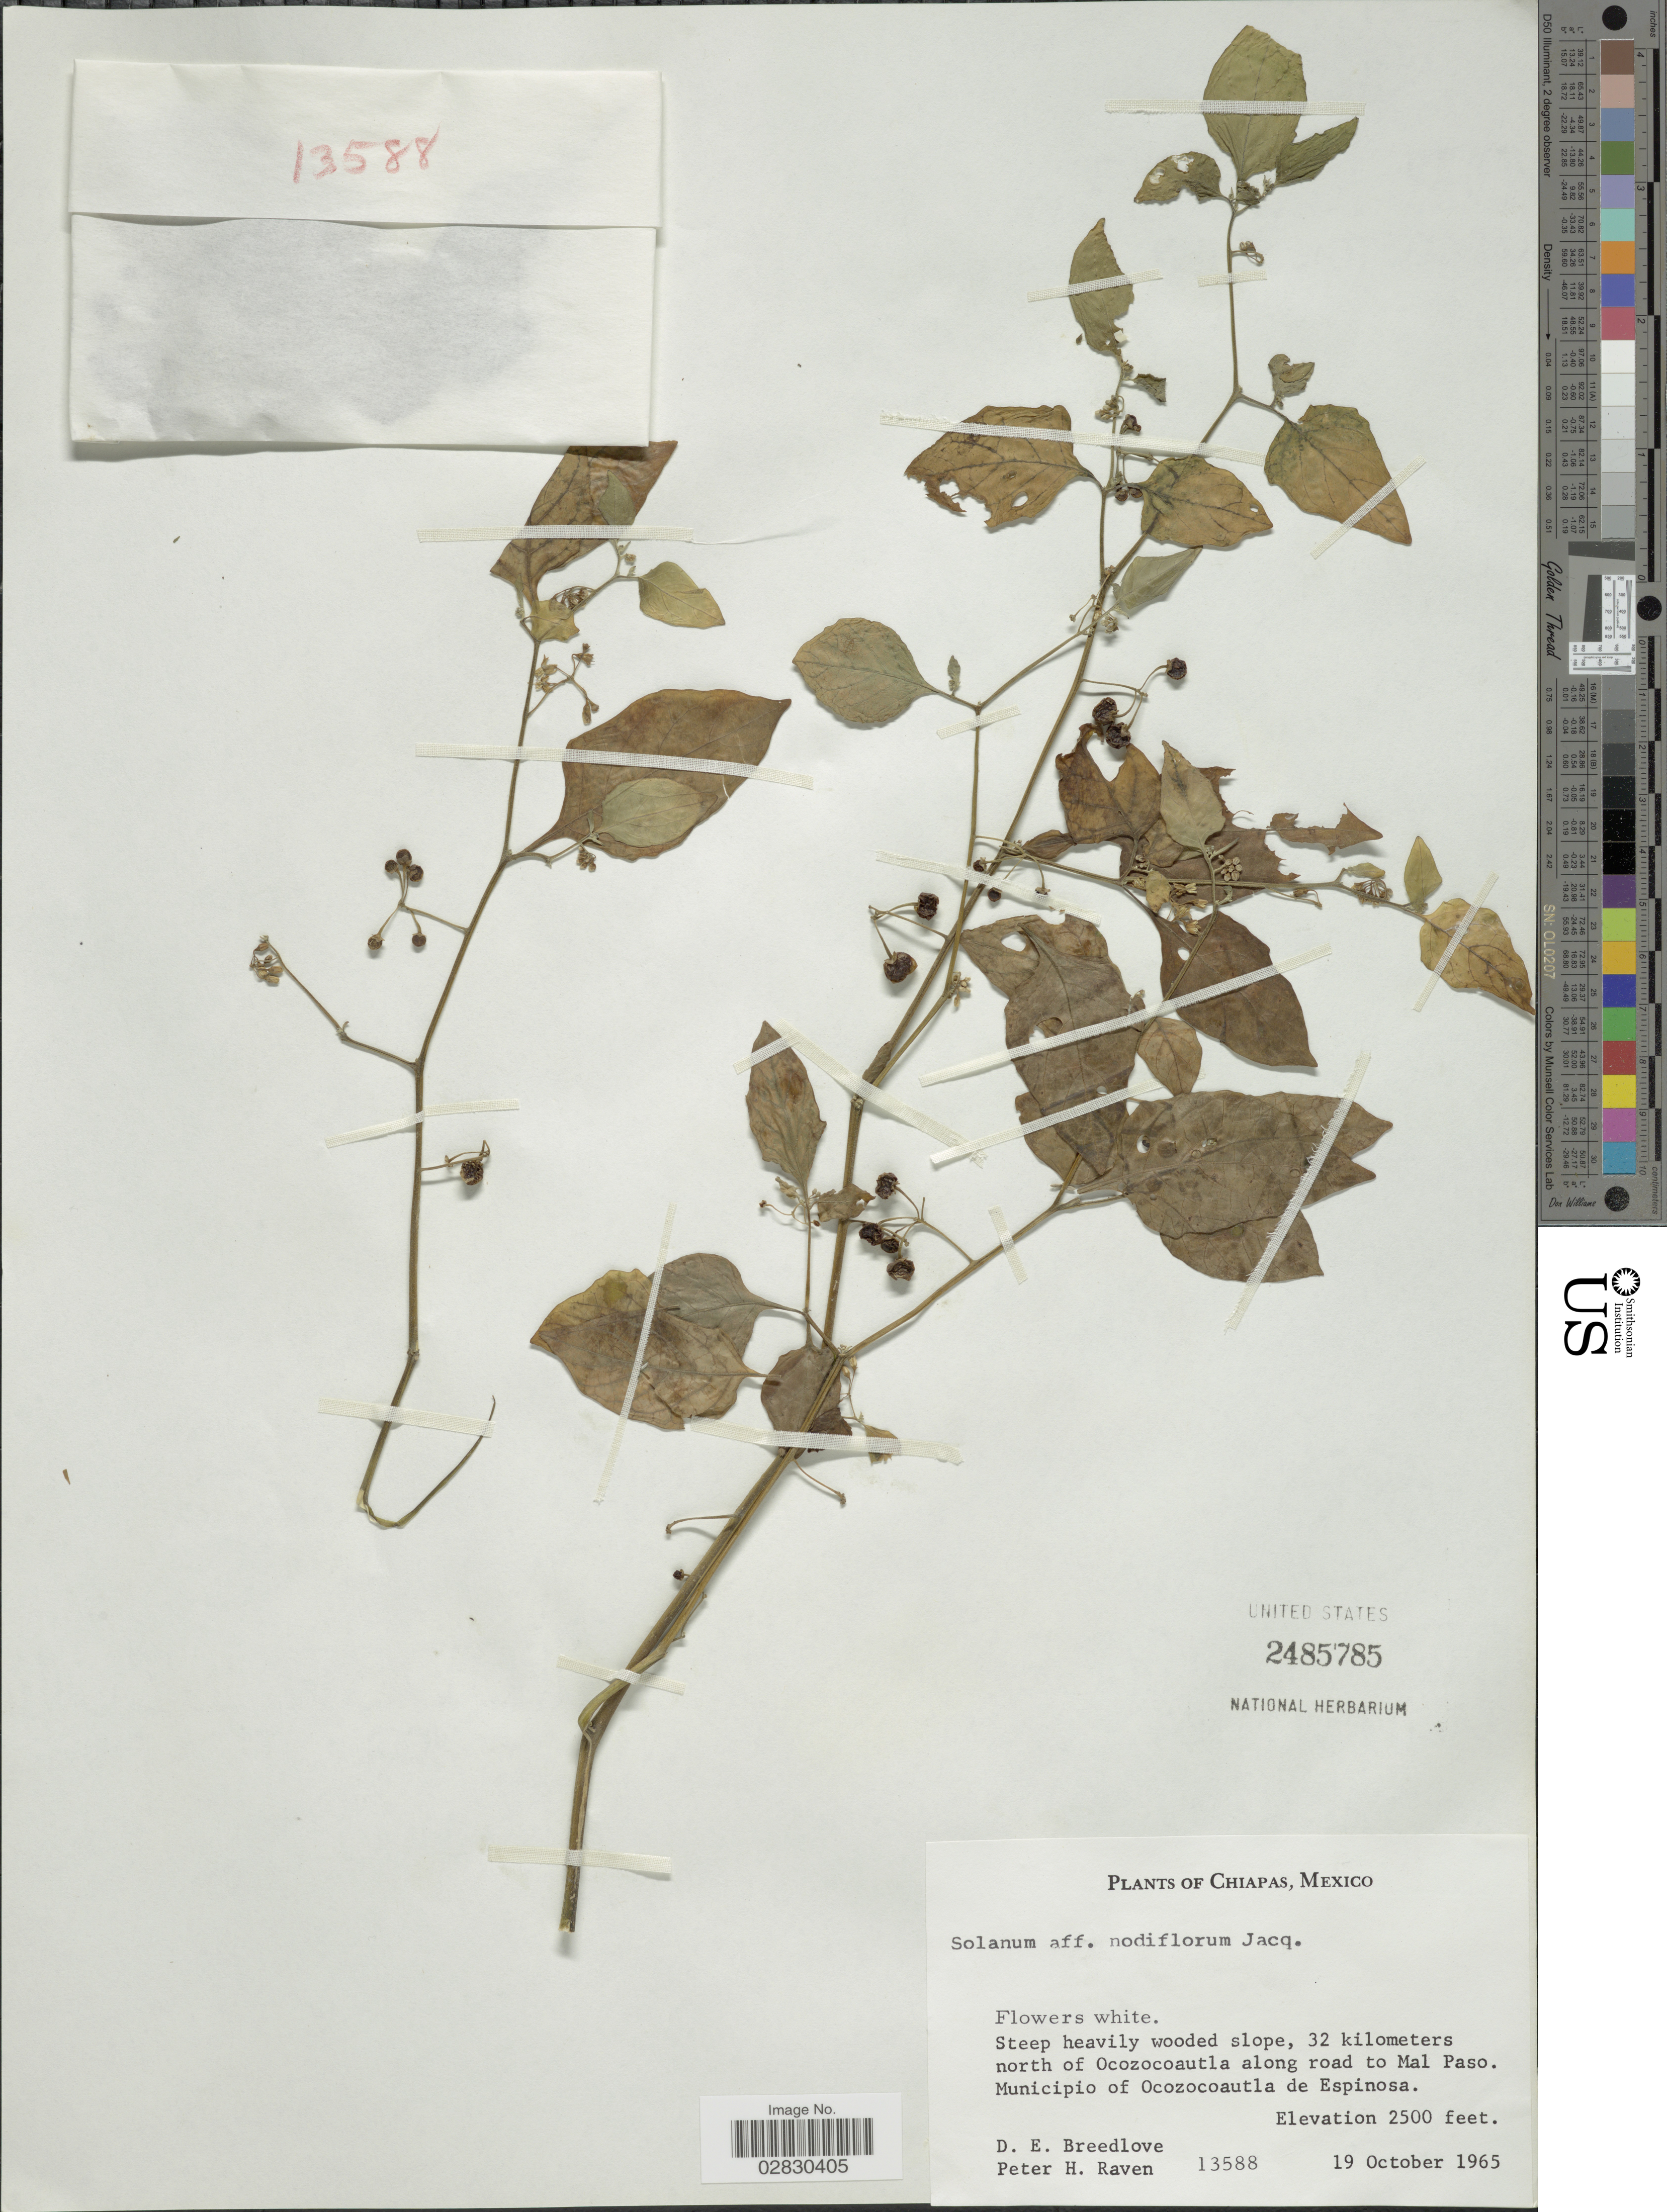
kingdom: Plantae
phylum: Tracheophyta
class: Magnoliopsida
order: Solanales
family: Solanaceae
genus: Solanum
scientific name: Solanum nigrescens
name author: M. Martens & Galeotti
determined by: Knapp, S. D.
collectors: D. E. Breedlove & P. H. Raven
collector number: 13588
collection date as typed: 19 Oct 1965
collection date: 1965-10-19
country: Mexico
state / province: Chiapas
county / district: Ocozocoautla de Espinosa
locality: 32 km N of Ocozocoautla along road to Mal Paso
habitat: steep heavily wooded slope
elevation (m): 762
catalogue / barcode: US 2485785